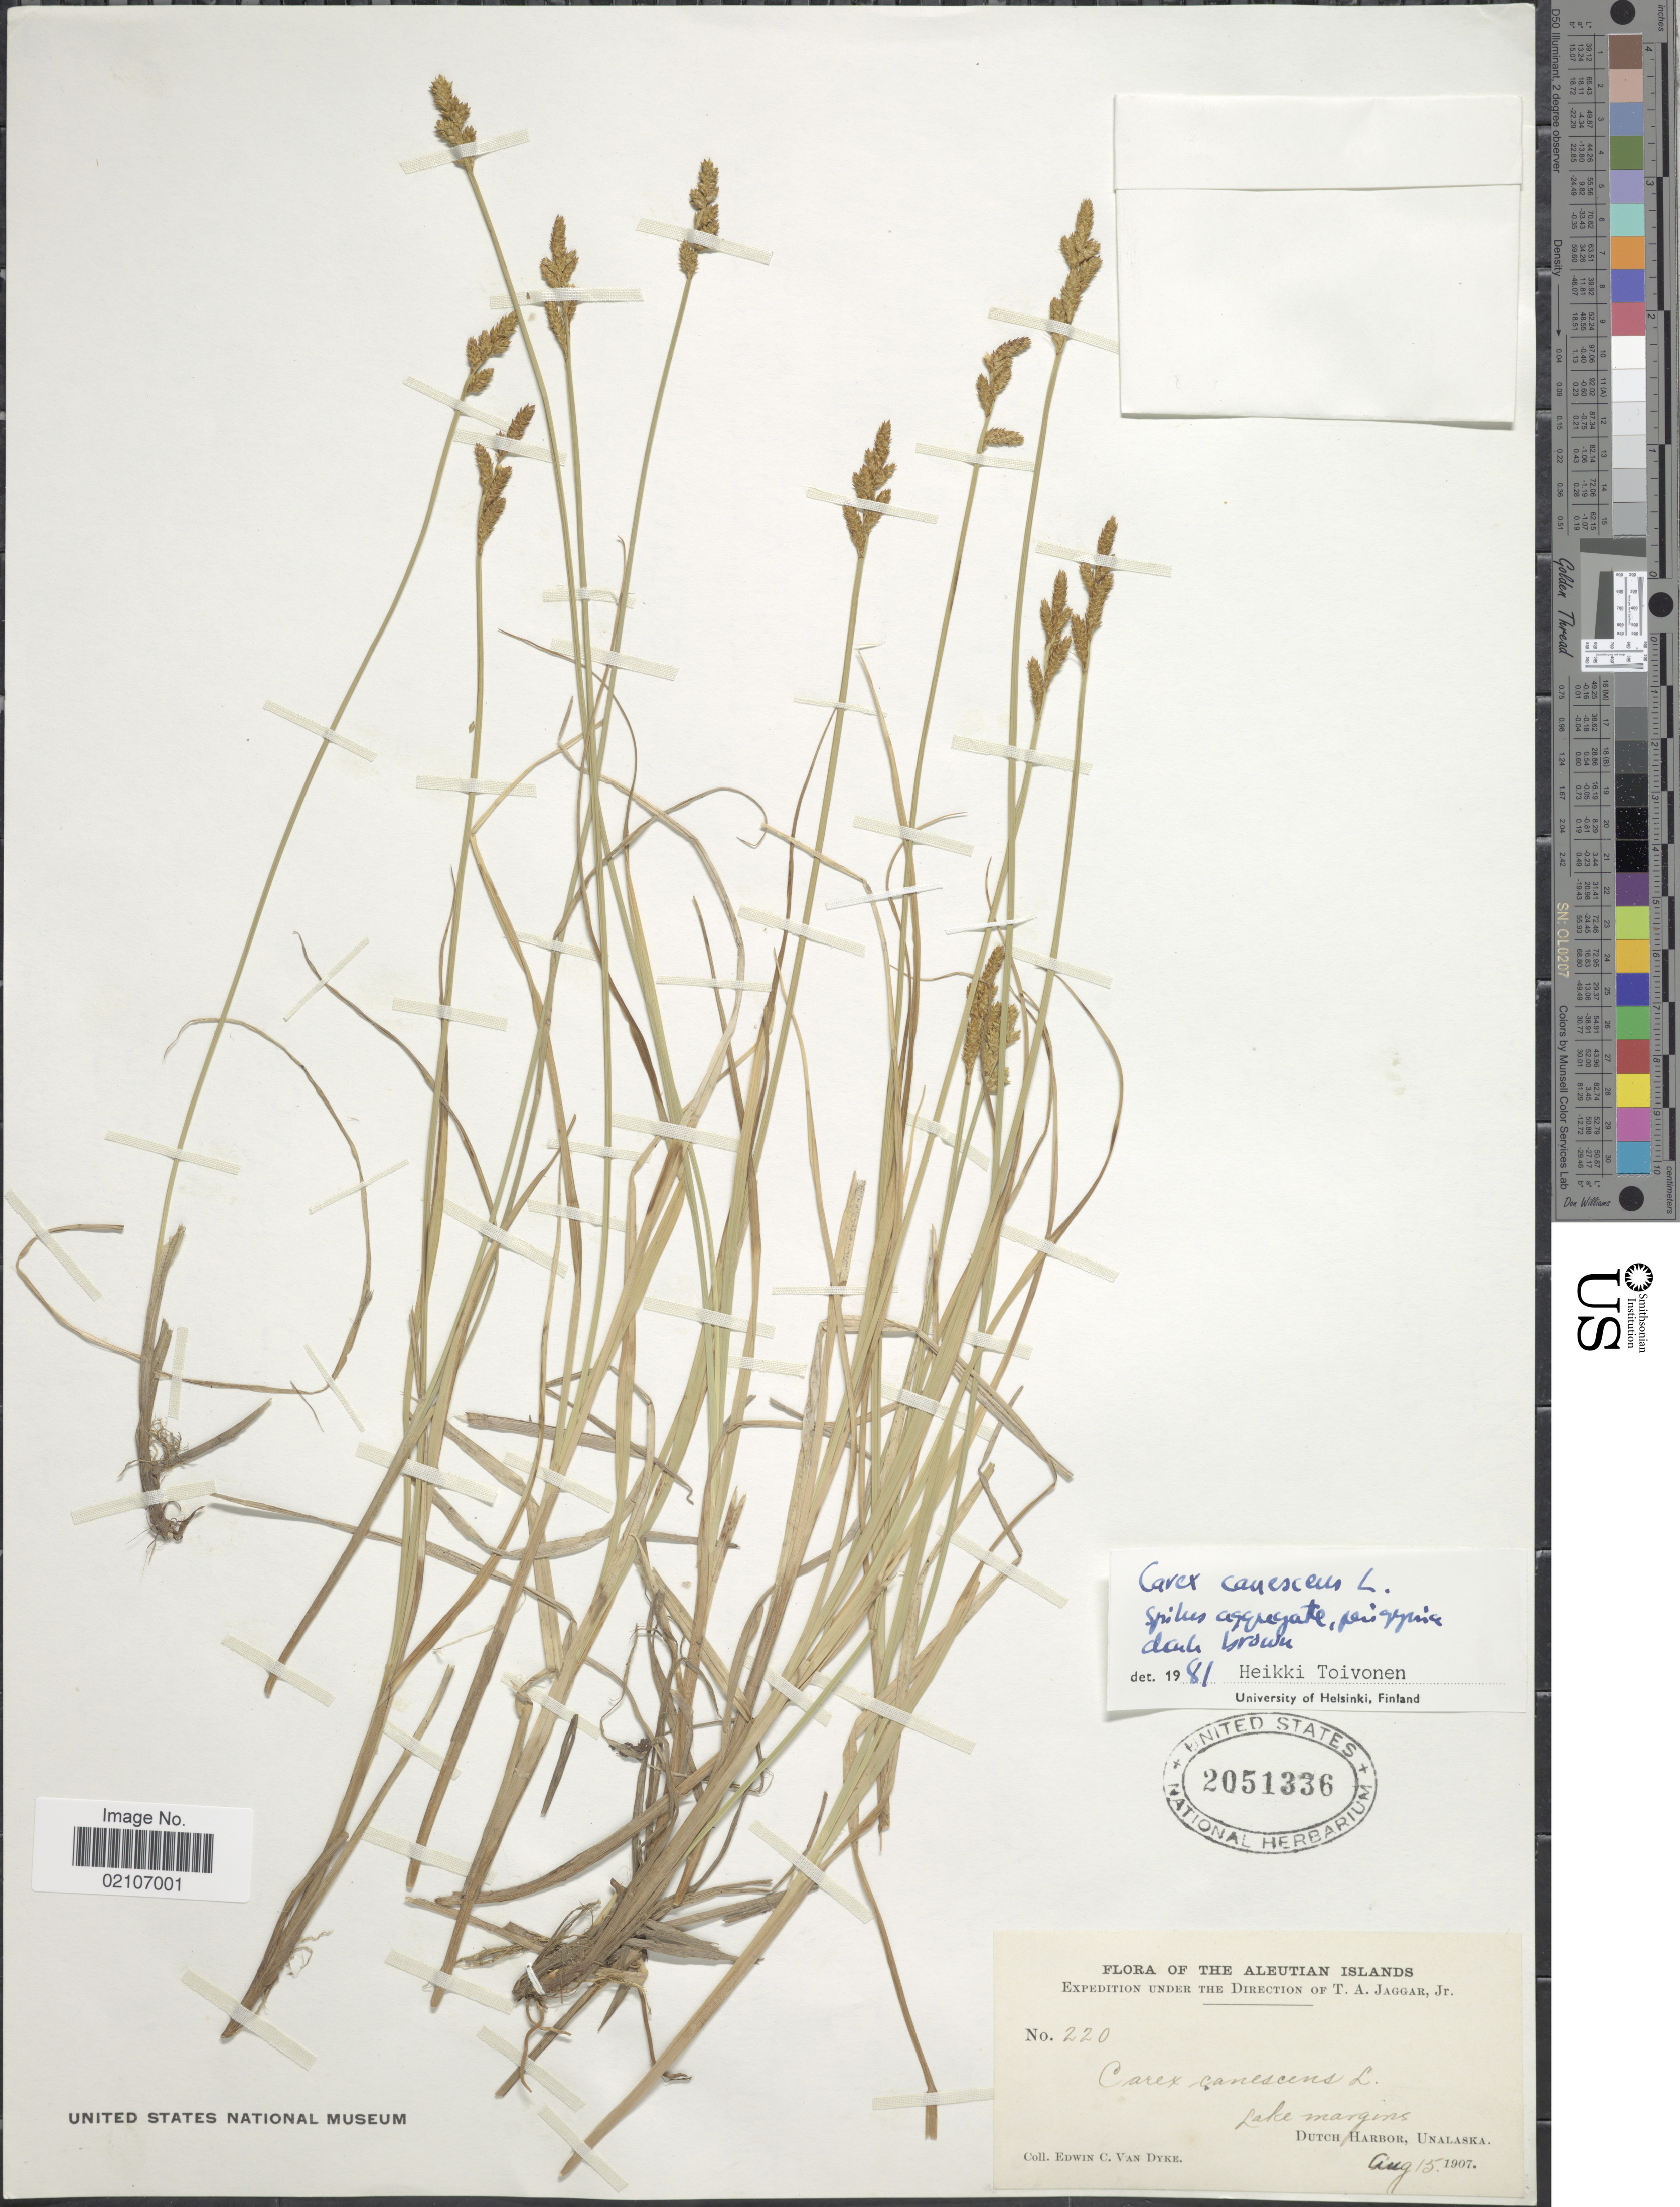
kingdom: Plantae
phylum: Tracheophyta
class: Liliopsida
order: Poales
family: Cyperaceae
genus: Carex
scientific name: Carex canescens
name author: L.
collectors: E. C. Van Dyke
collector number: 220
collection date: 1907-08-15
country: United States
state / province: Alaska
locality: The Aleutian Islands, Lake margins, Dutch Harbor, Unalaska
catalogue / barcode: US 2051336